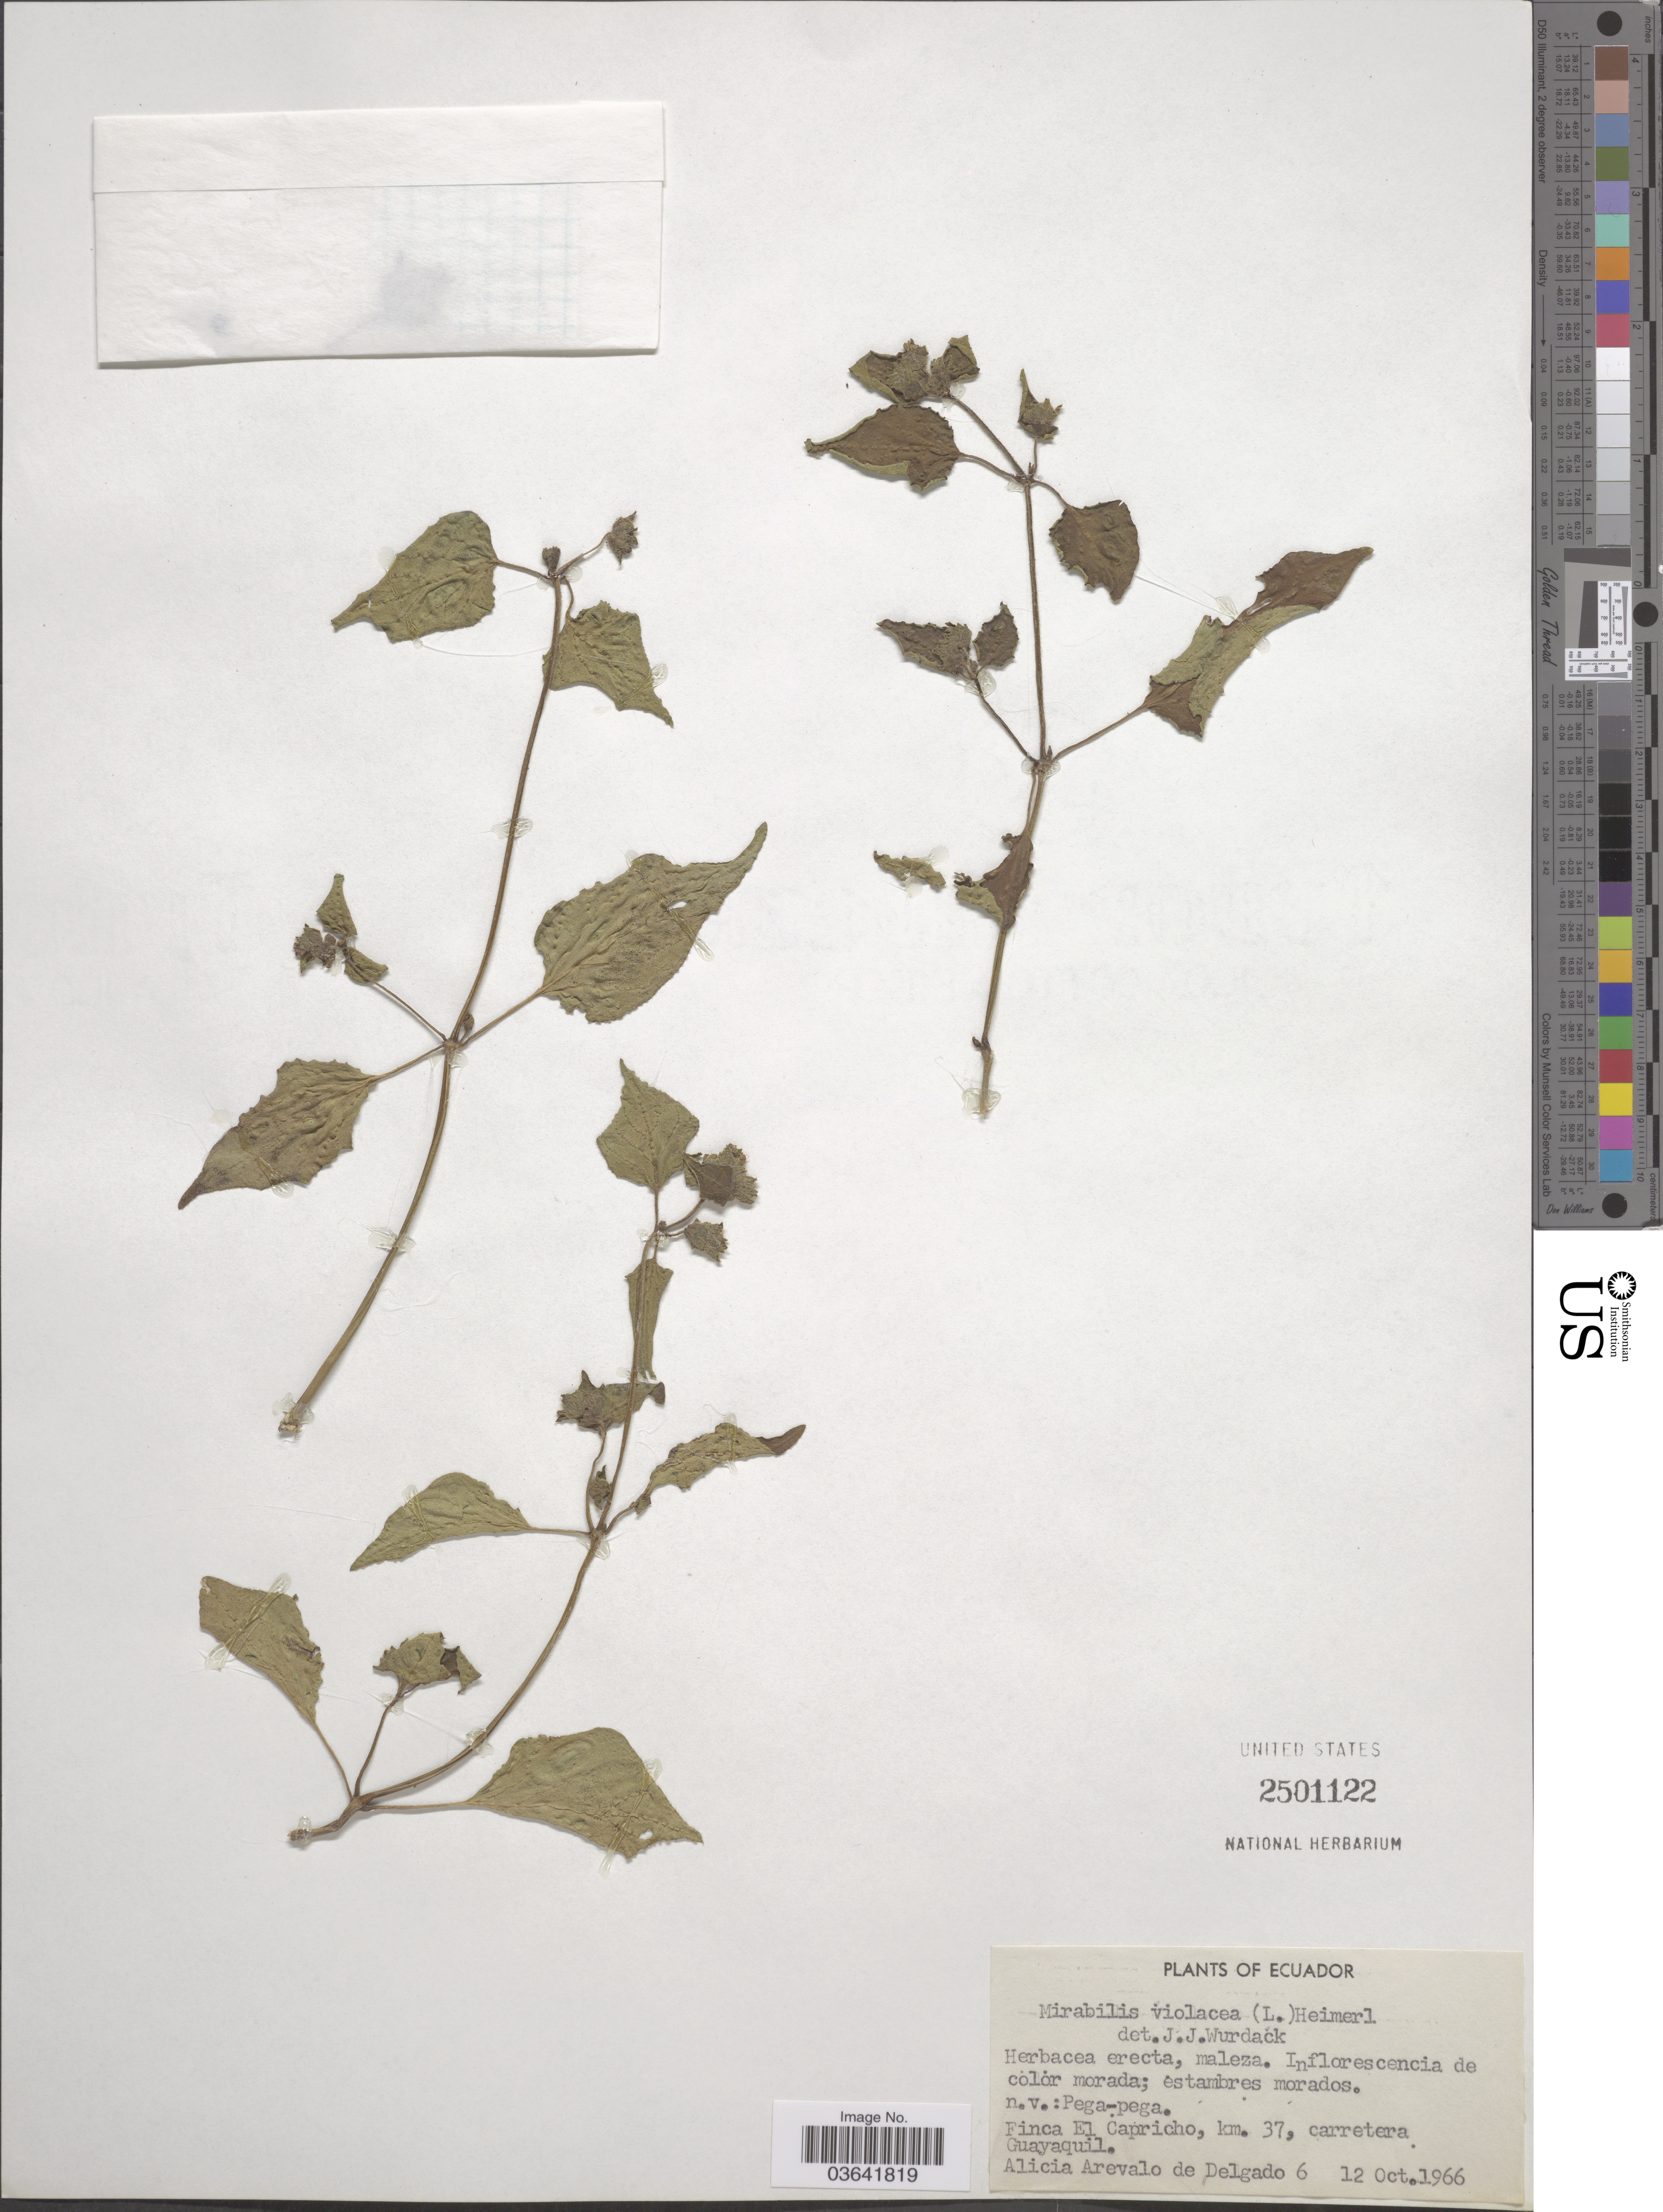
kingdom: Plantae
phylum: Tracheophyta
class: Magnoliopsida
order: Caryophyllales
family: Nyctaginaceae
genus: Mirabilis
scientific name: Mirabilis violacea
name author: (L.) Heimerl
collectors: A. A. Delgado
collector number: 6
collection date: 1966-10-12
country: Ecuador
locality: Finca El Capricho, km. 37, carretera Guayaquil.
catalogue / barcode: US 2501122